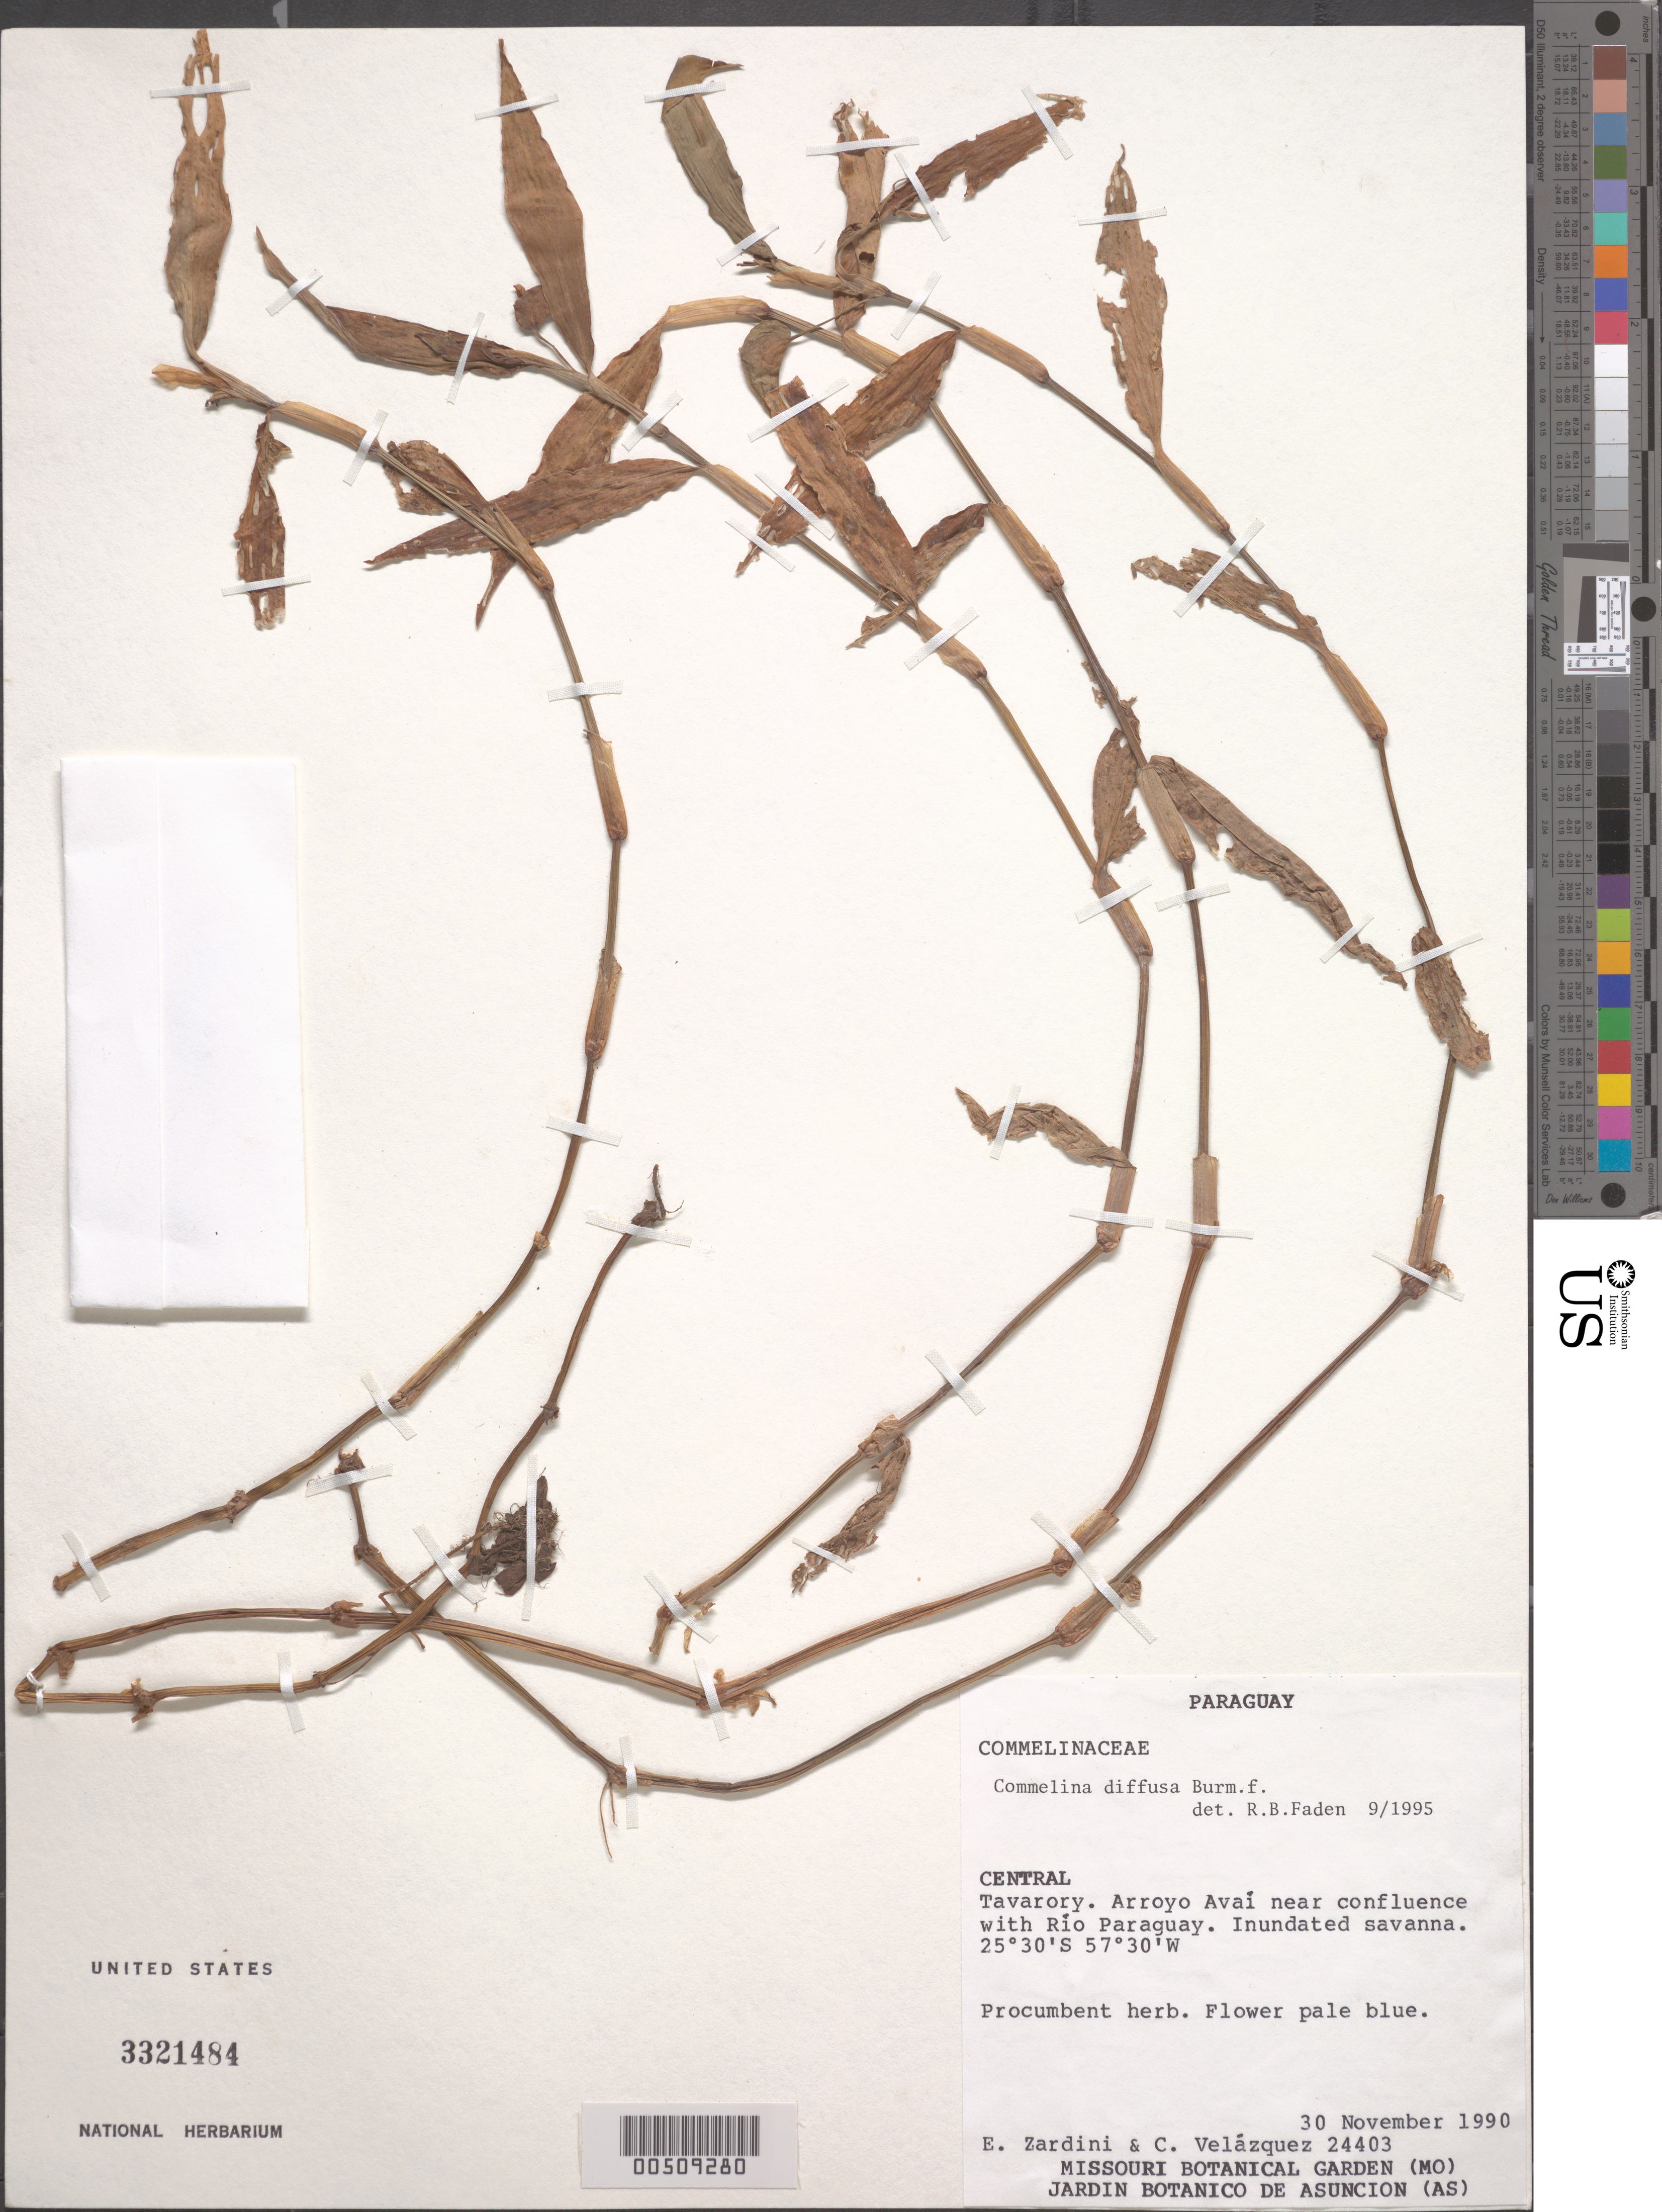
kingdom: Plantae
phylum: Tracheophyta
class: Liliopsida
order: Commelinales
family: Commelinaceae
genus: Commelina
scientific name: Commelina diffusa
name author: Burm. f.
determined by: Faden, Robert B., (US), Smithsonian Institution - National Museum of Natural History (UNITED STATES)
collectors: E. M. Zardini & C. Velasquez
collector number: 24403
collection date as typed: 30 Nov 1990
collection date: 1990-11-30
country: Paraguay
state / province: Central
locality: Tavarory, rio paraguay, arroyo abai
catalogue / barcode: US 3321484